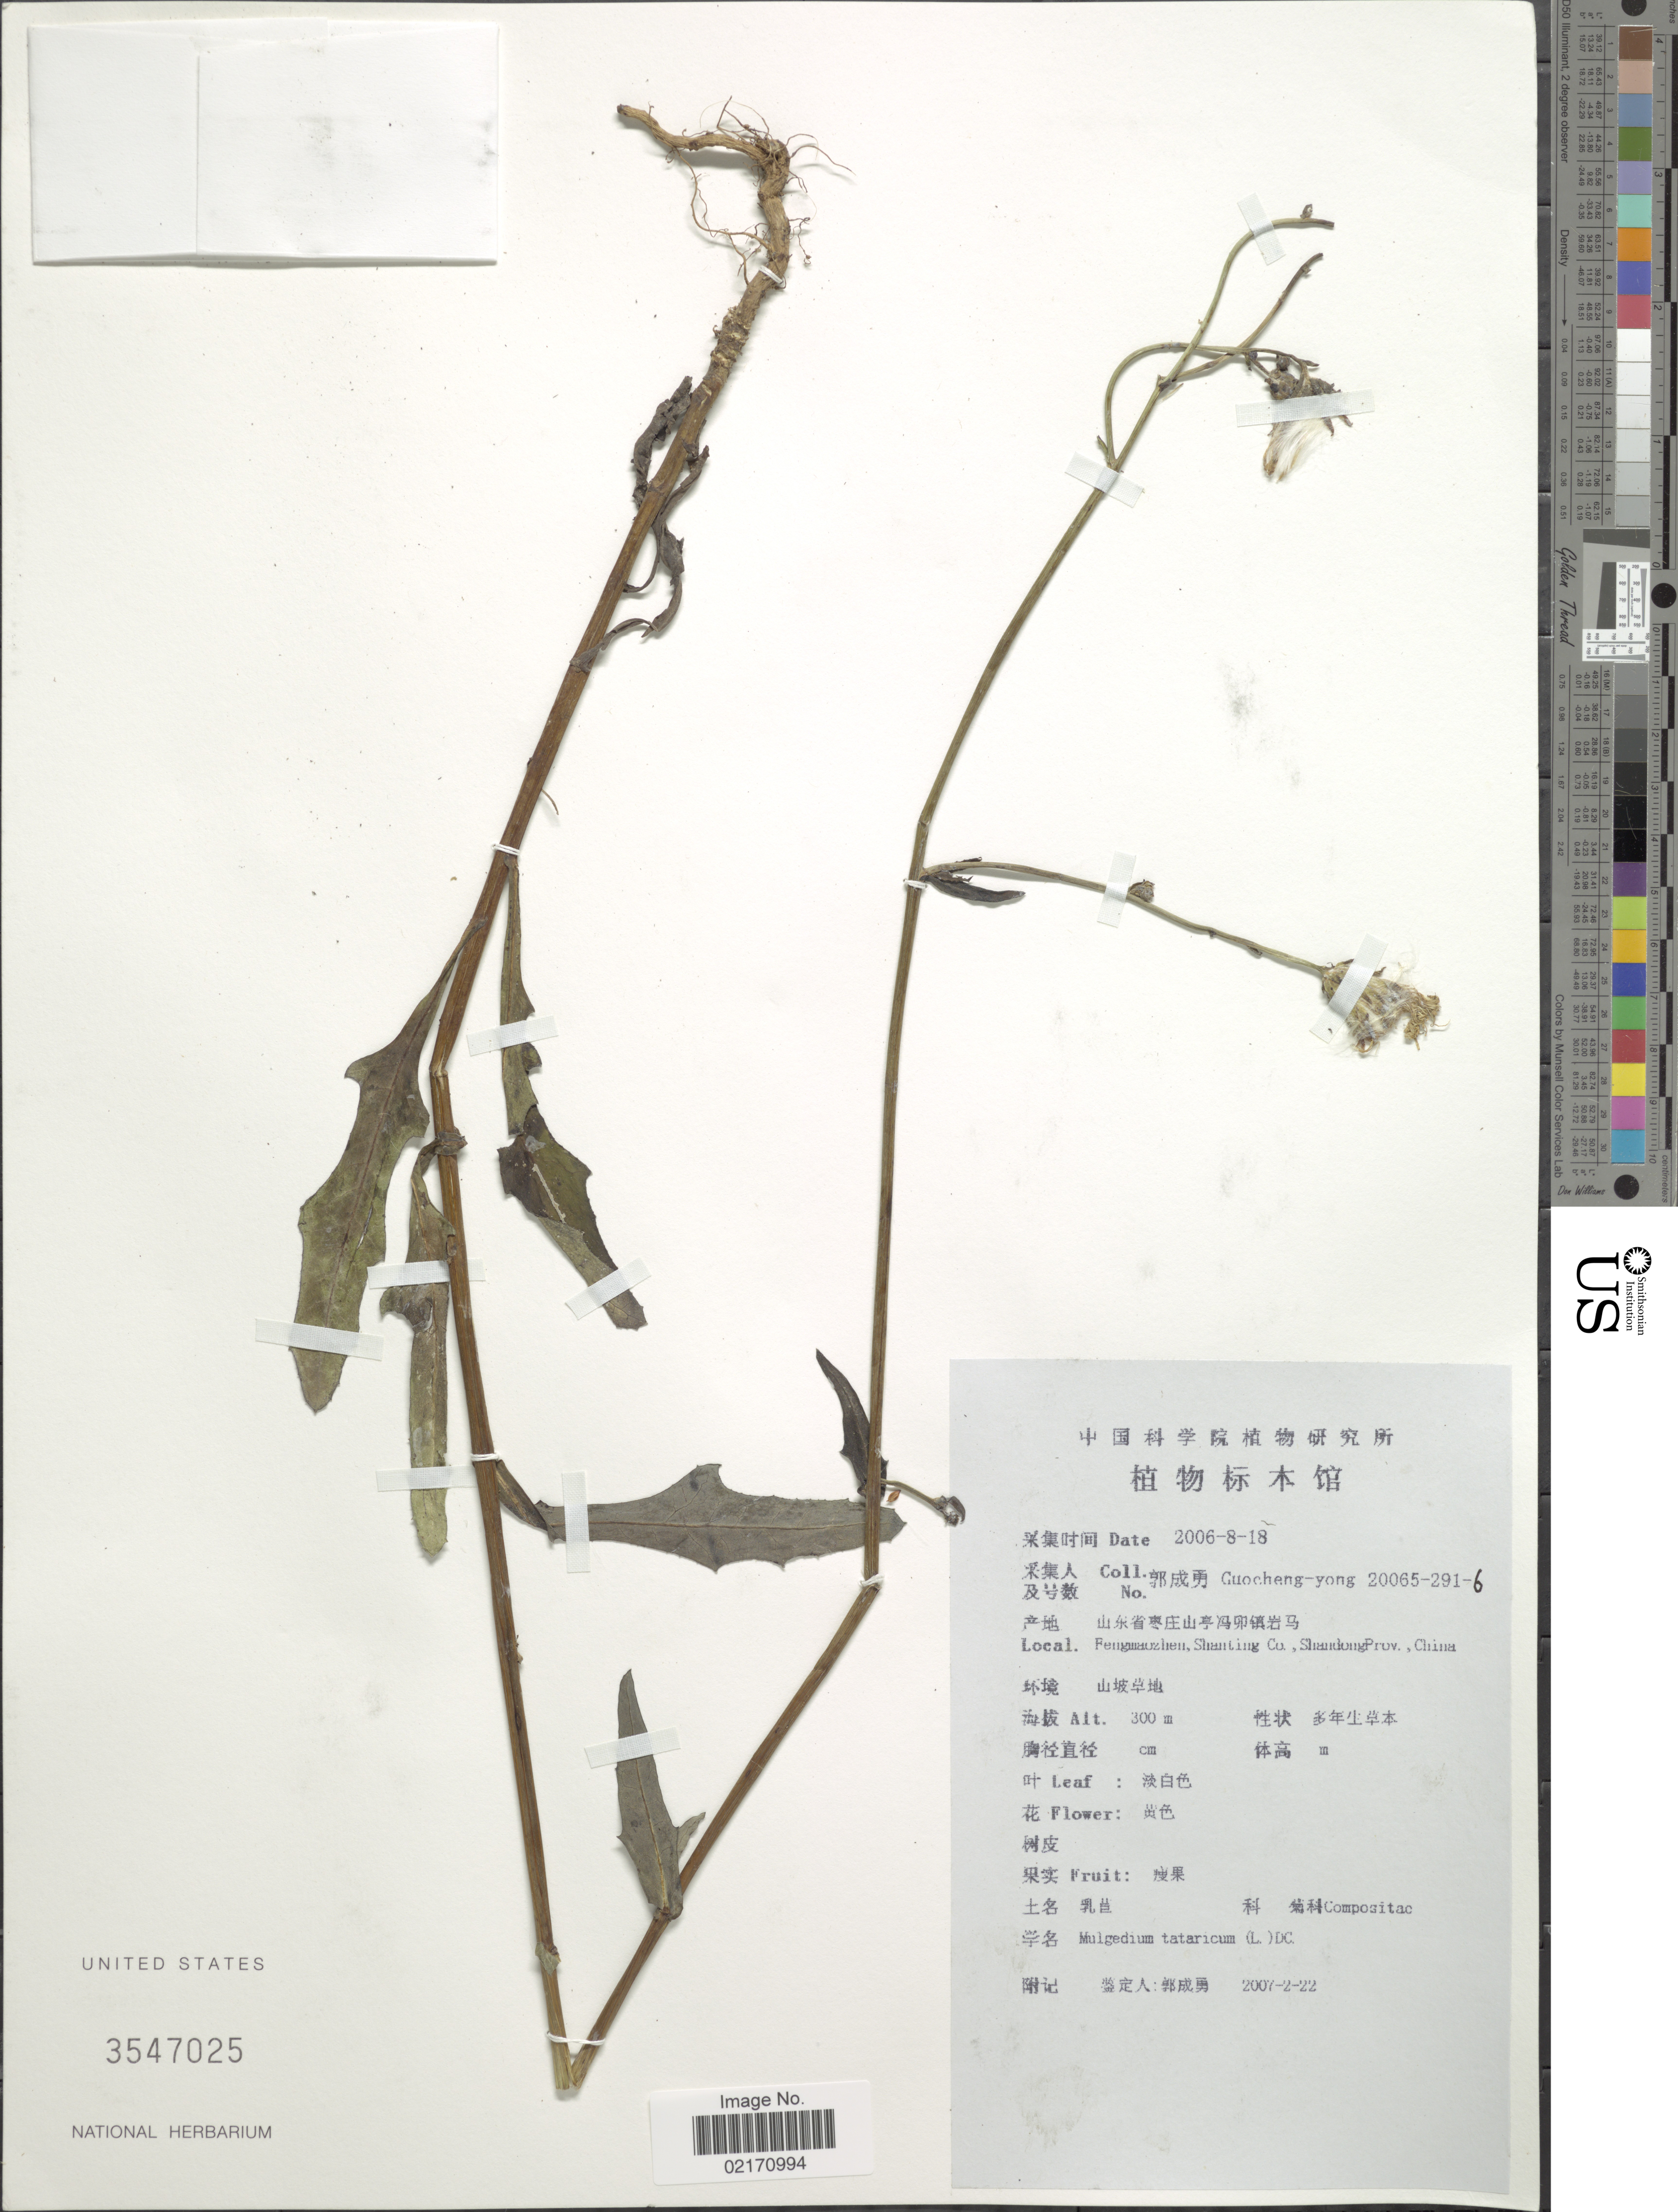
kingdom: Plantae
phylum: Tracheophyta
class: Magnoliopsida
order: Asterales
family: Asteraceae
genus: Mulgedium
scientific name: Mulgedium tataricum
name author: (L.) DC.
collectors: Guo cheng-yong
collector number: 20065-291-6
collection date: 2006-08-18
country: China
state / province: Shandong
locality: Fengmaozhen, Shanting Co., Shandong Prov.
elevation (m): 300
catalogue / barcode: US 3547025